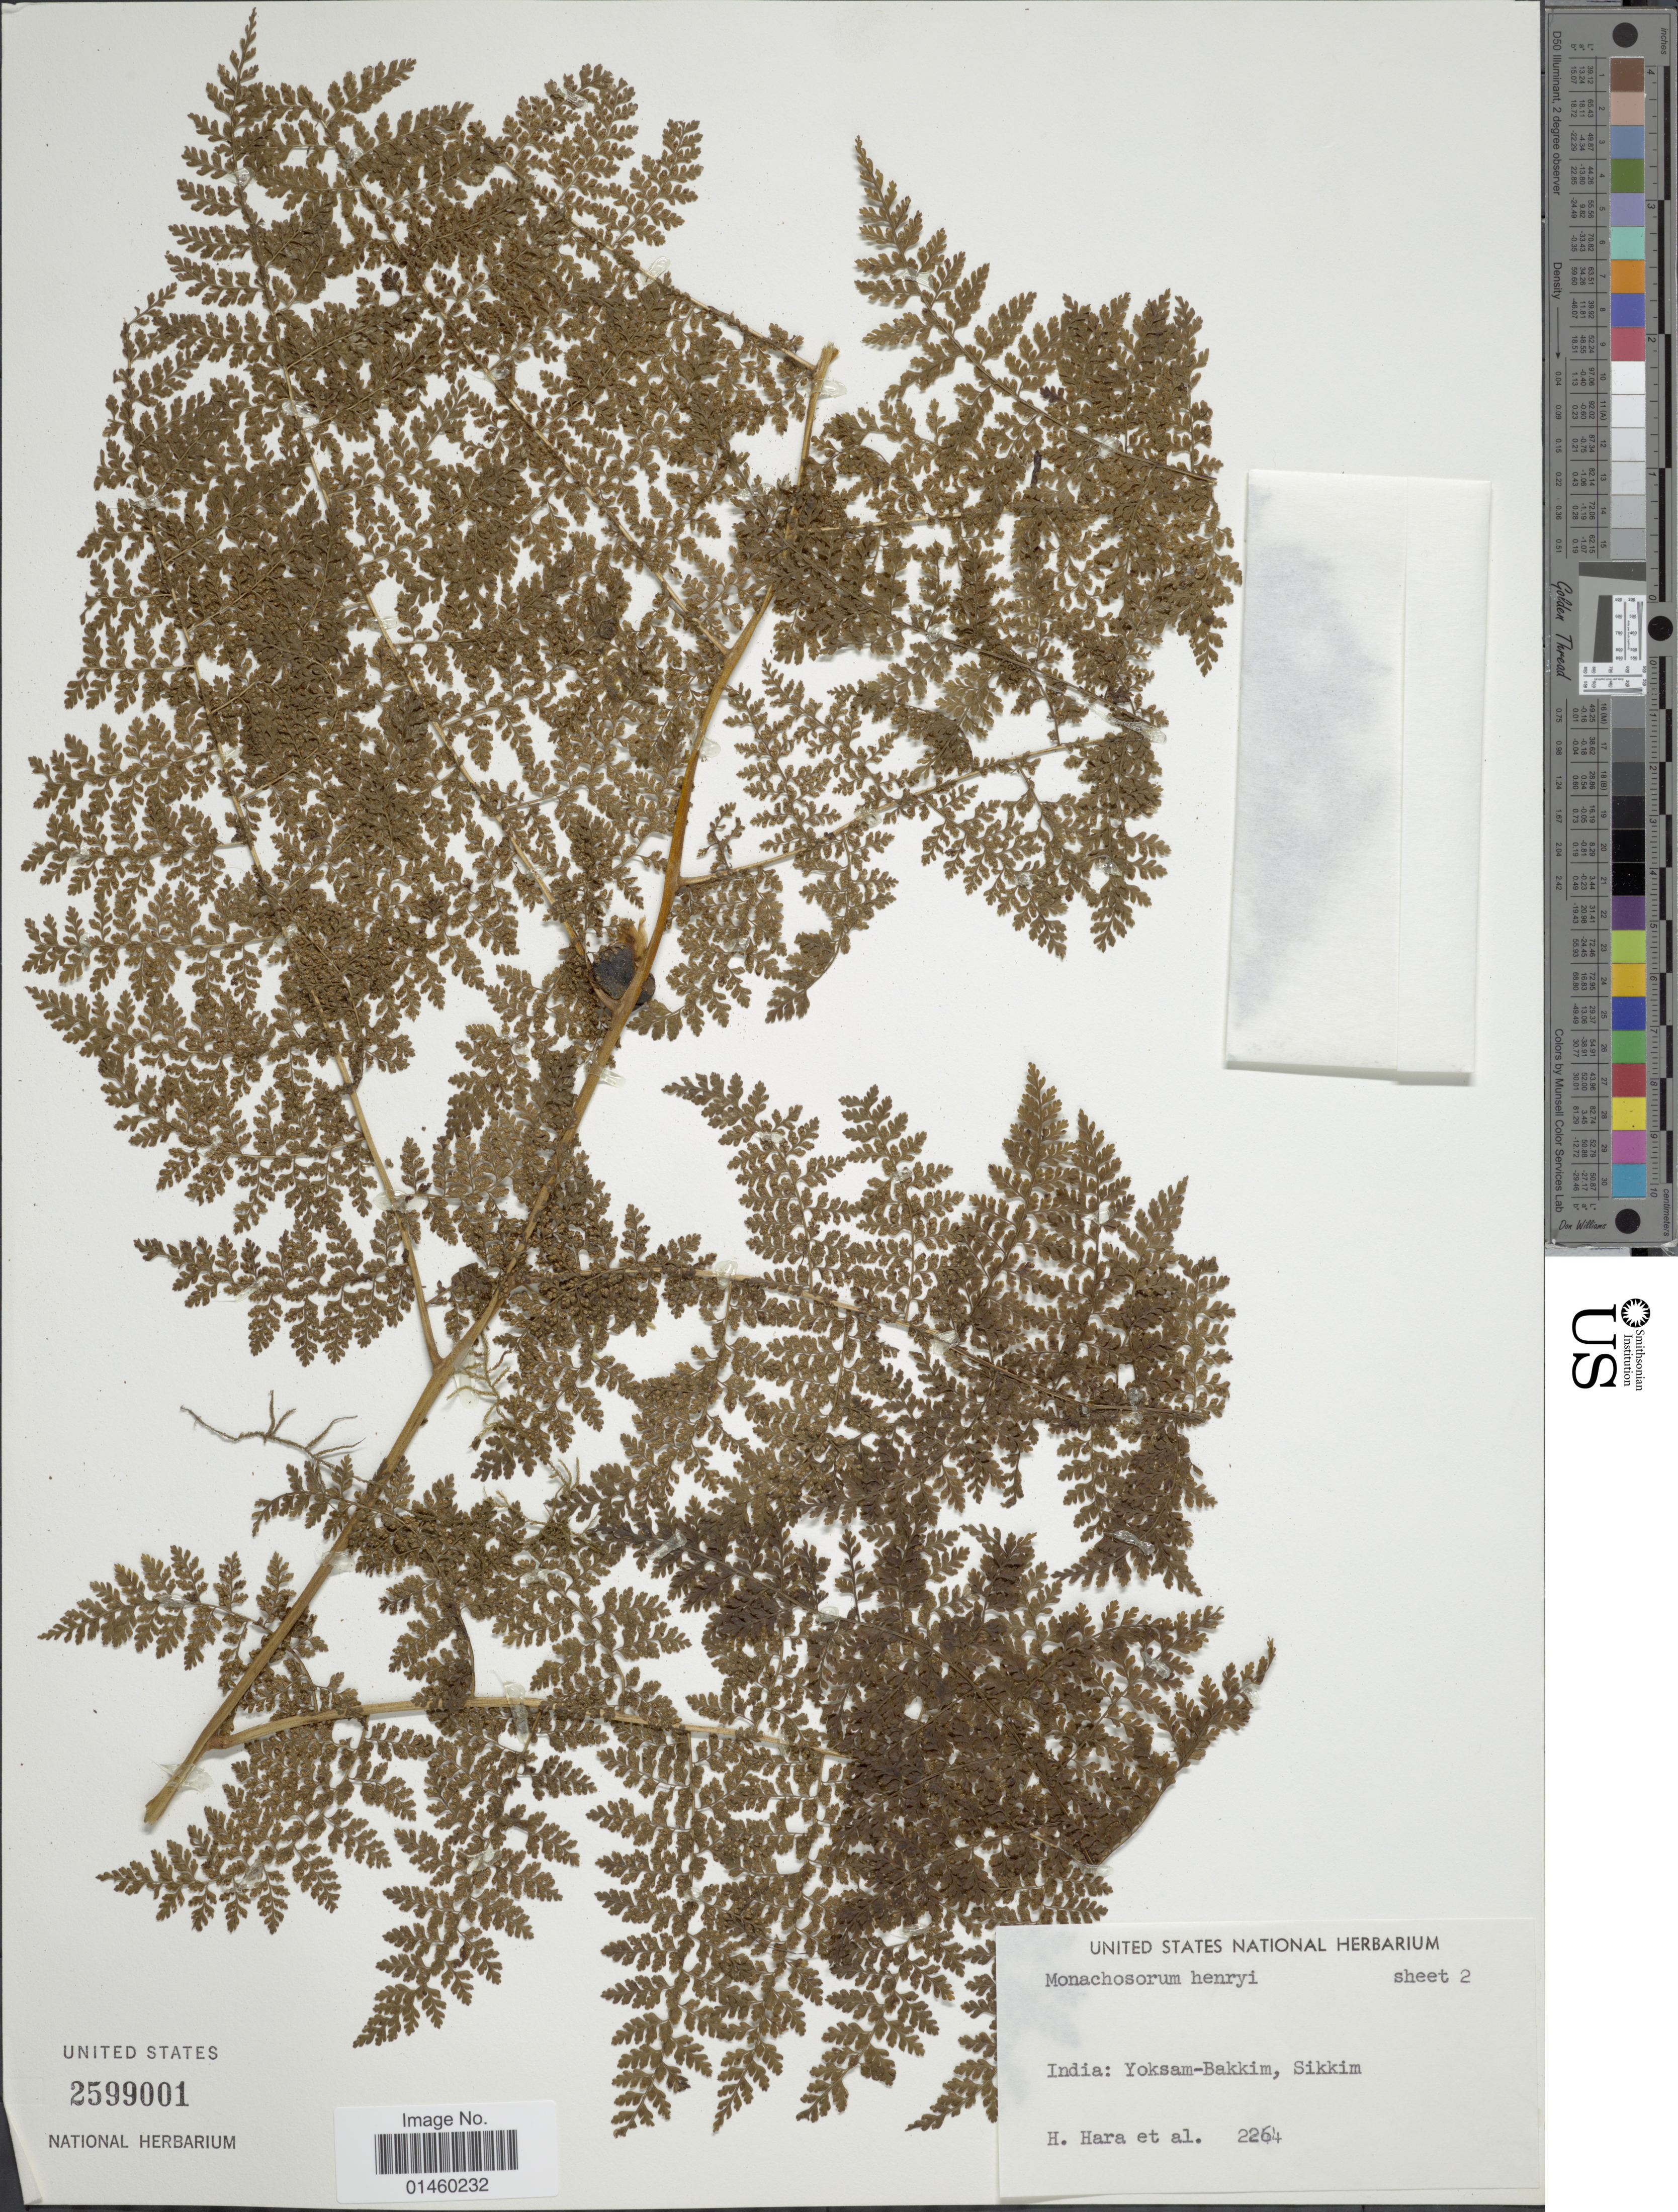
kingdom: Plantae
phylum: Tracheophyta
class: Polypodiopsida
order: Polypodiales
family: Dennstaedtiaceae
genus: Monachosorum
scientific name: Monachosorum subdigitatum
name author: (Blume) Kuhn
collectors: H. Hara & et al.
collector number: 2264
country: India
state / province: Sikkim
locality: Yoksam-Bakkim, Sikkim.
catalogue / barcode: US 2599001